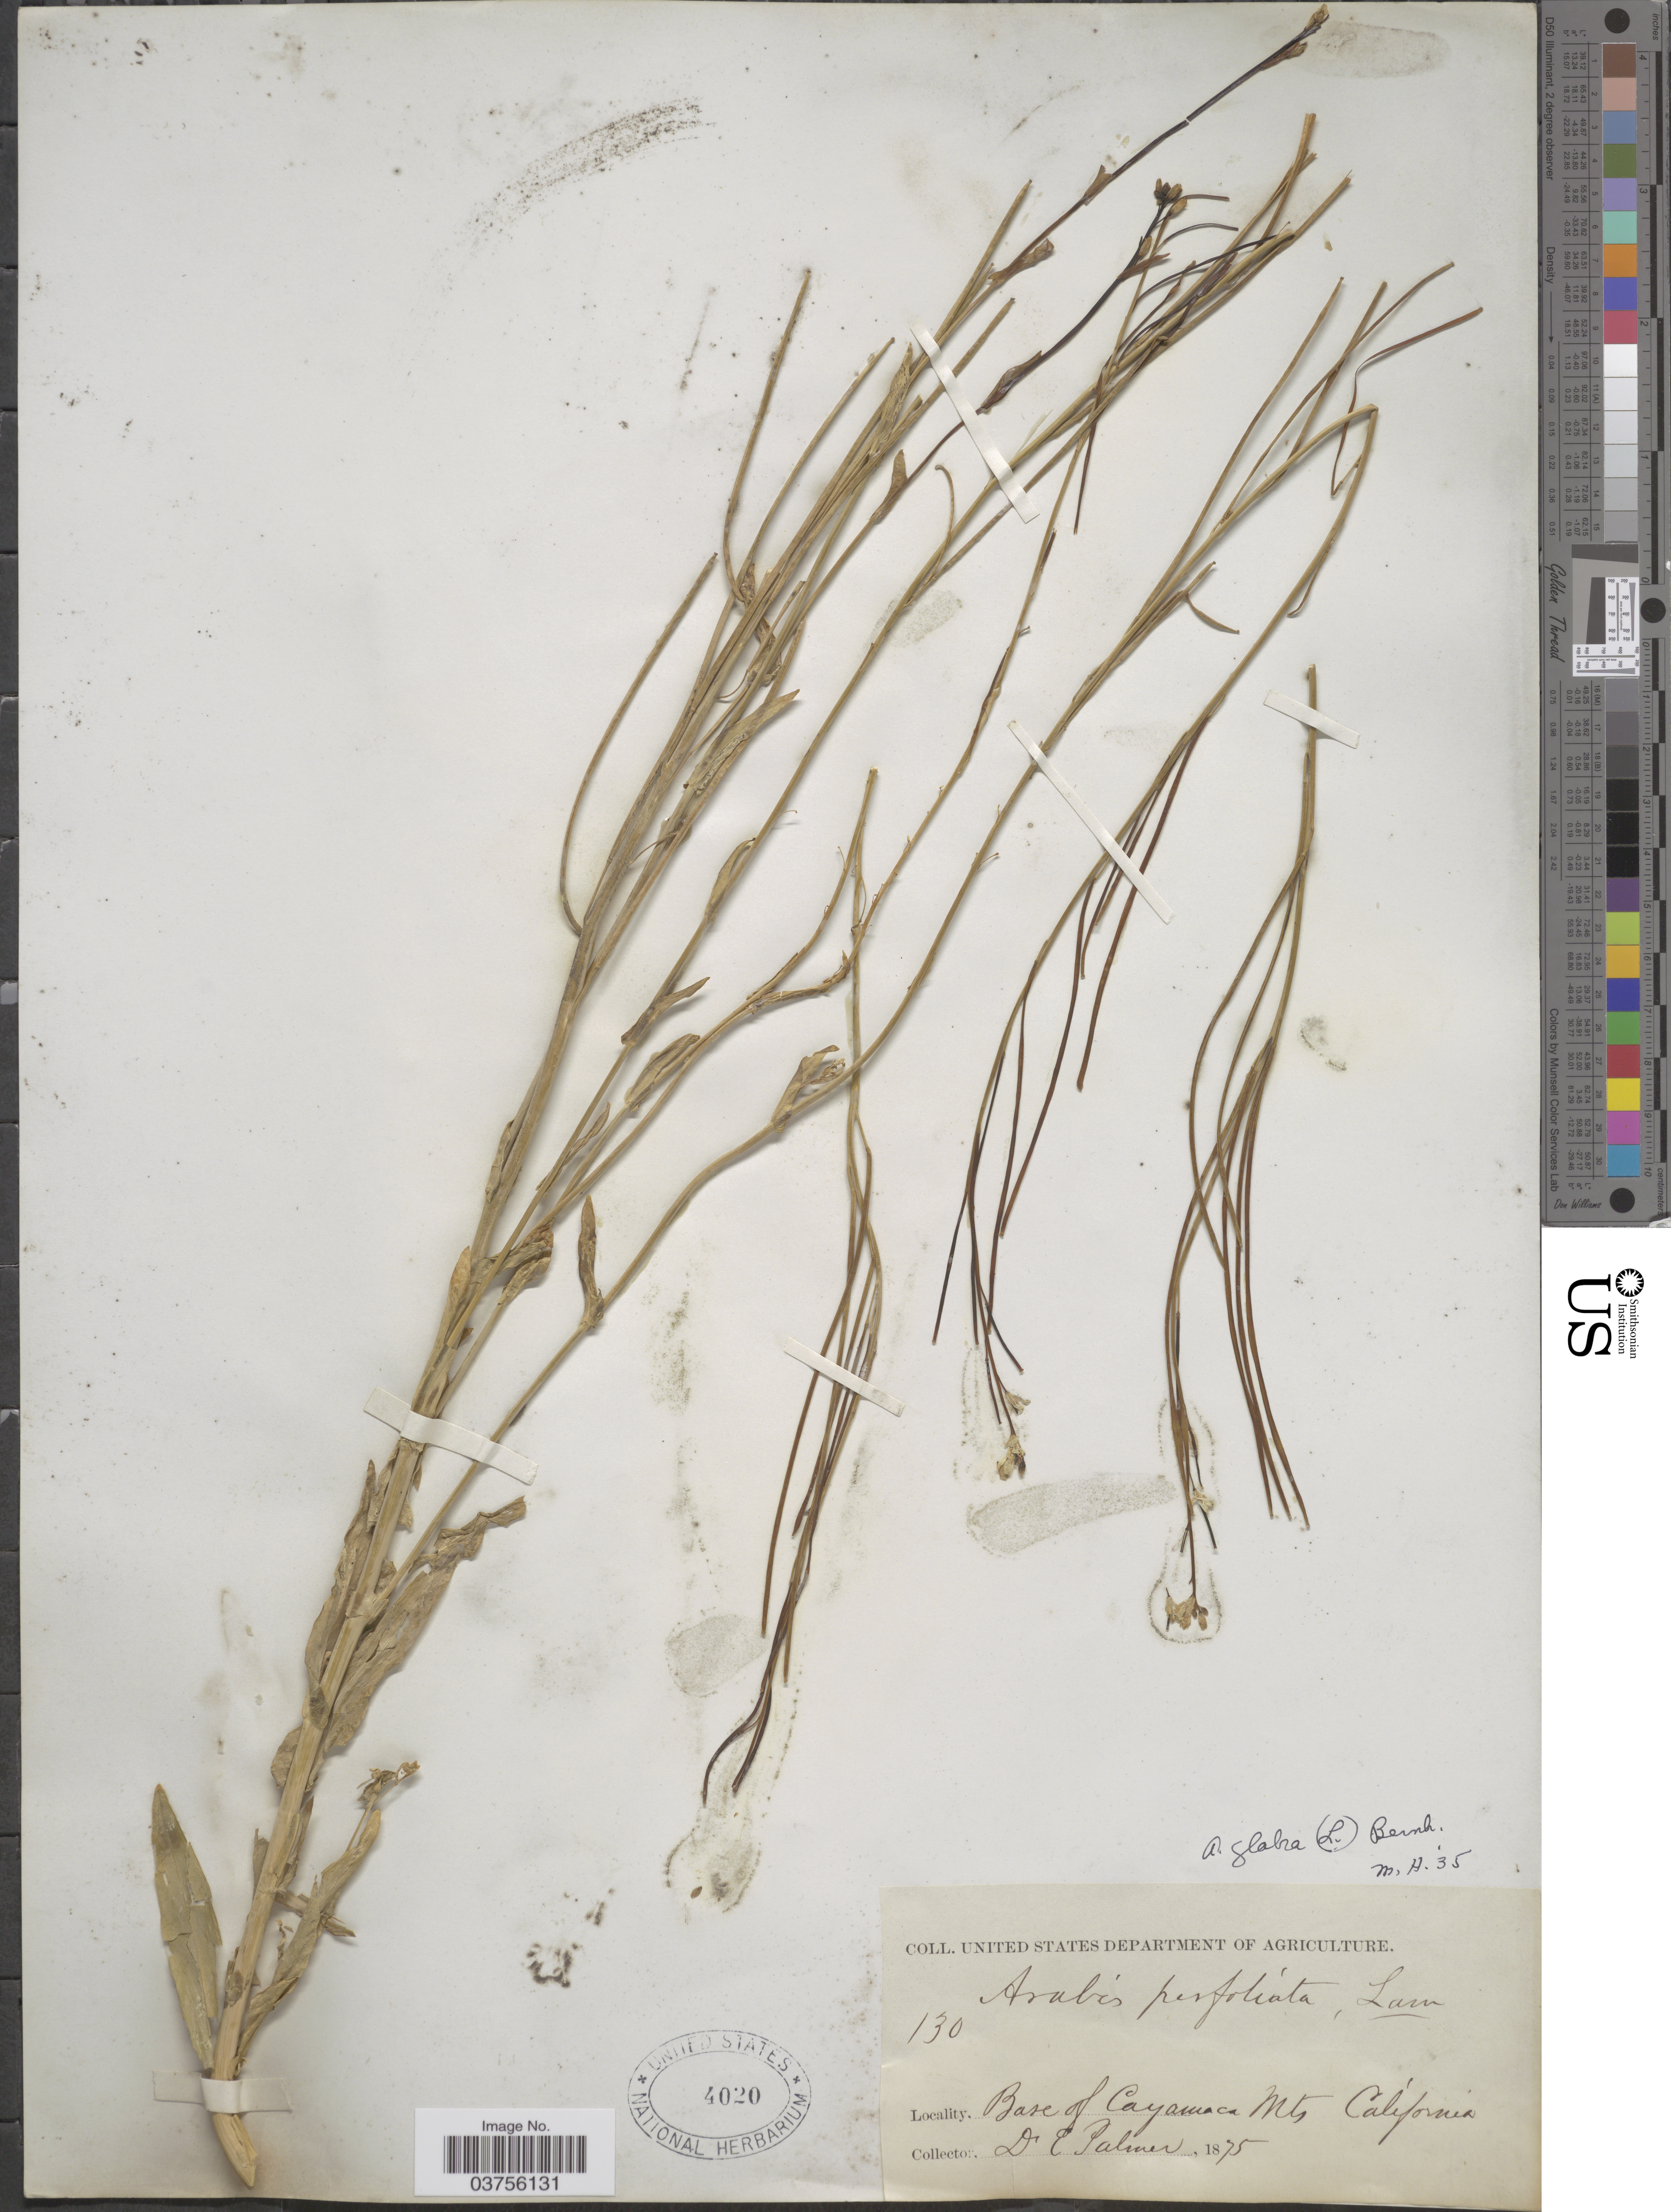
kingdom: Plantae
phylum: Tracheophyta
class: Magnoliopsida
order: Brassicales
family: Brassicaceae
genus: Turritis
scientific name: Turritis glabra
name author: L.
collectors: E. Palmer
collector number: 130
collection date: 1875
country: United States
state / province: California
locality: Base of Cayamaca Mts.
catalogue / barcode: US 4020